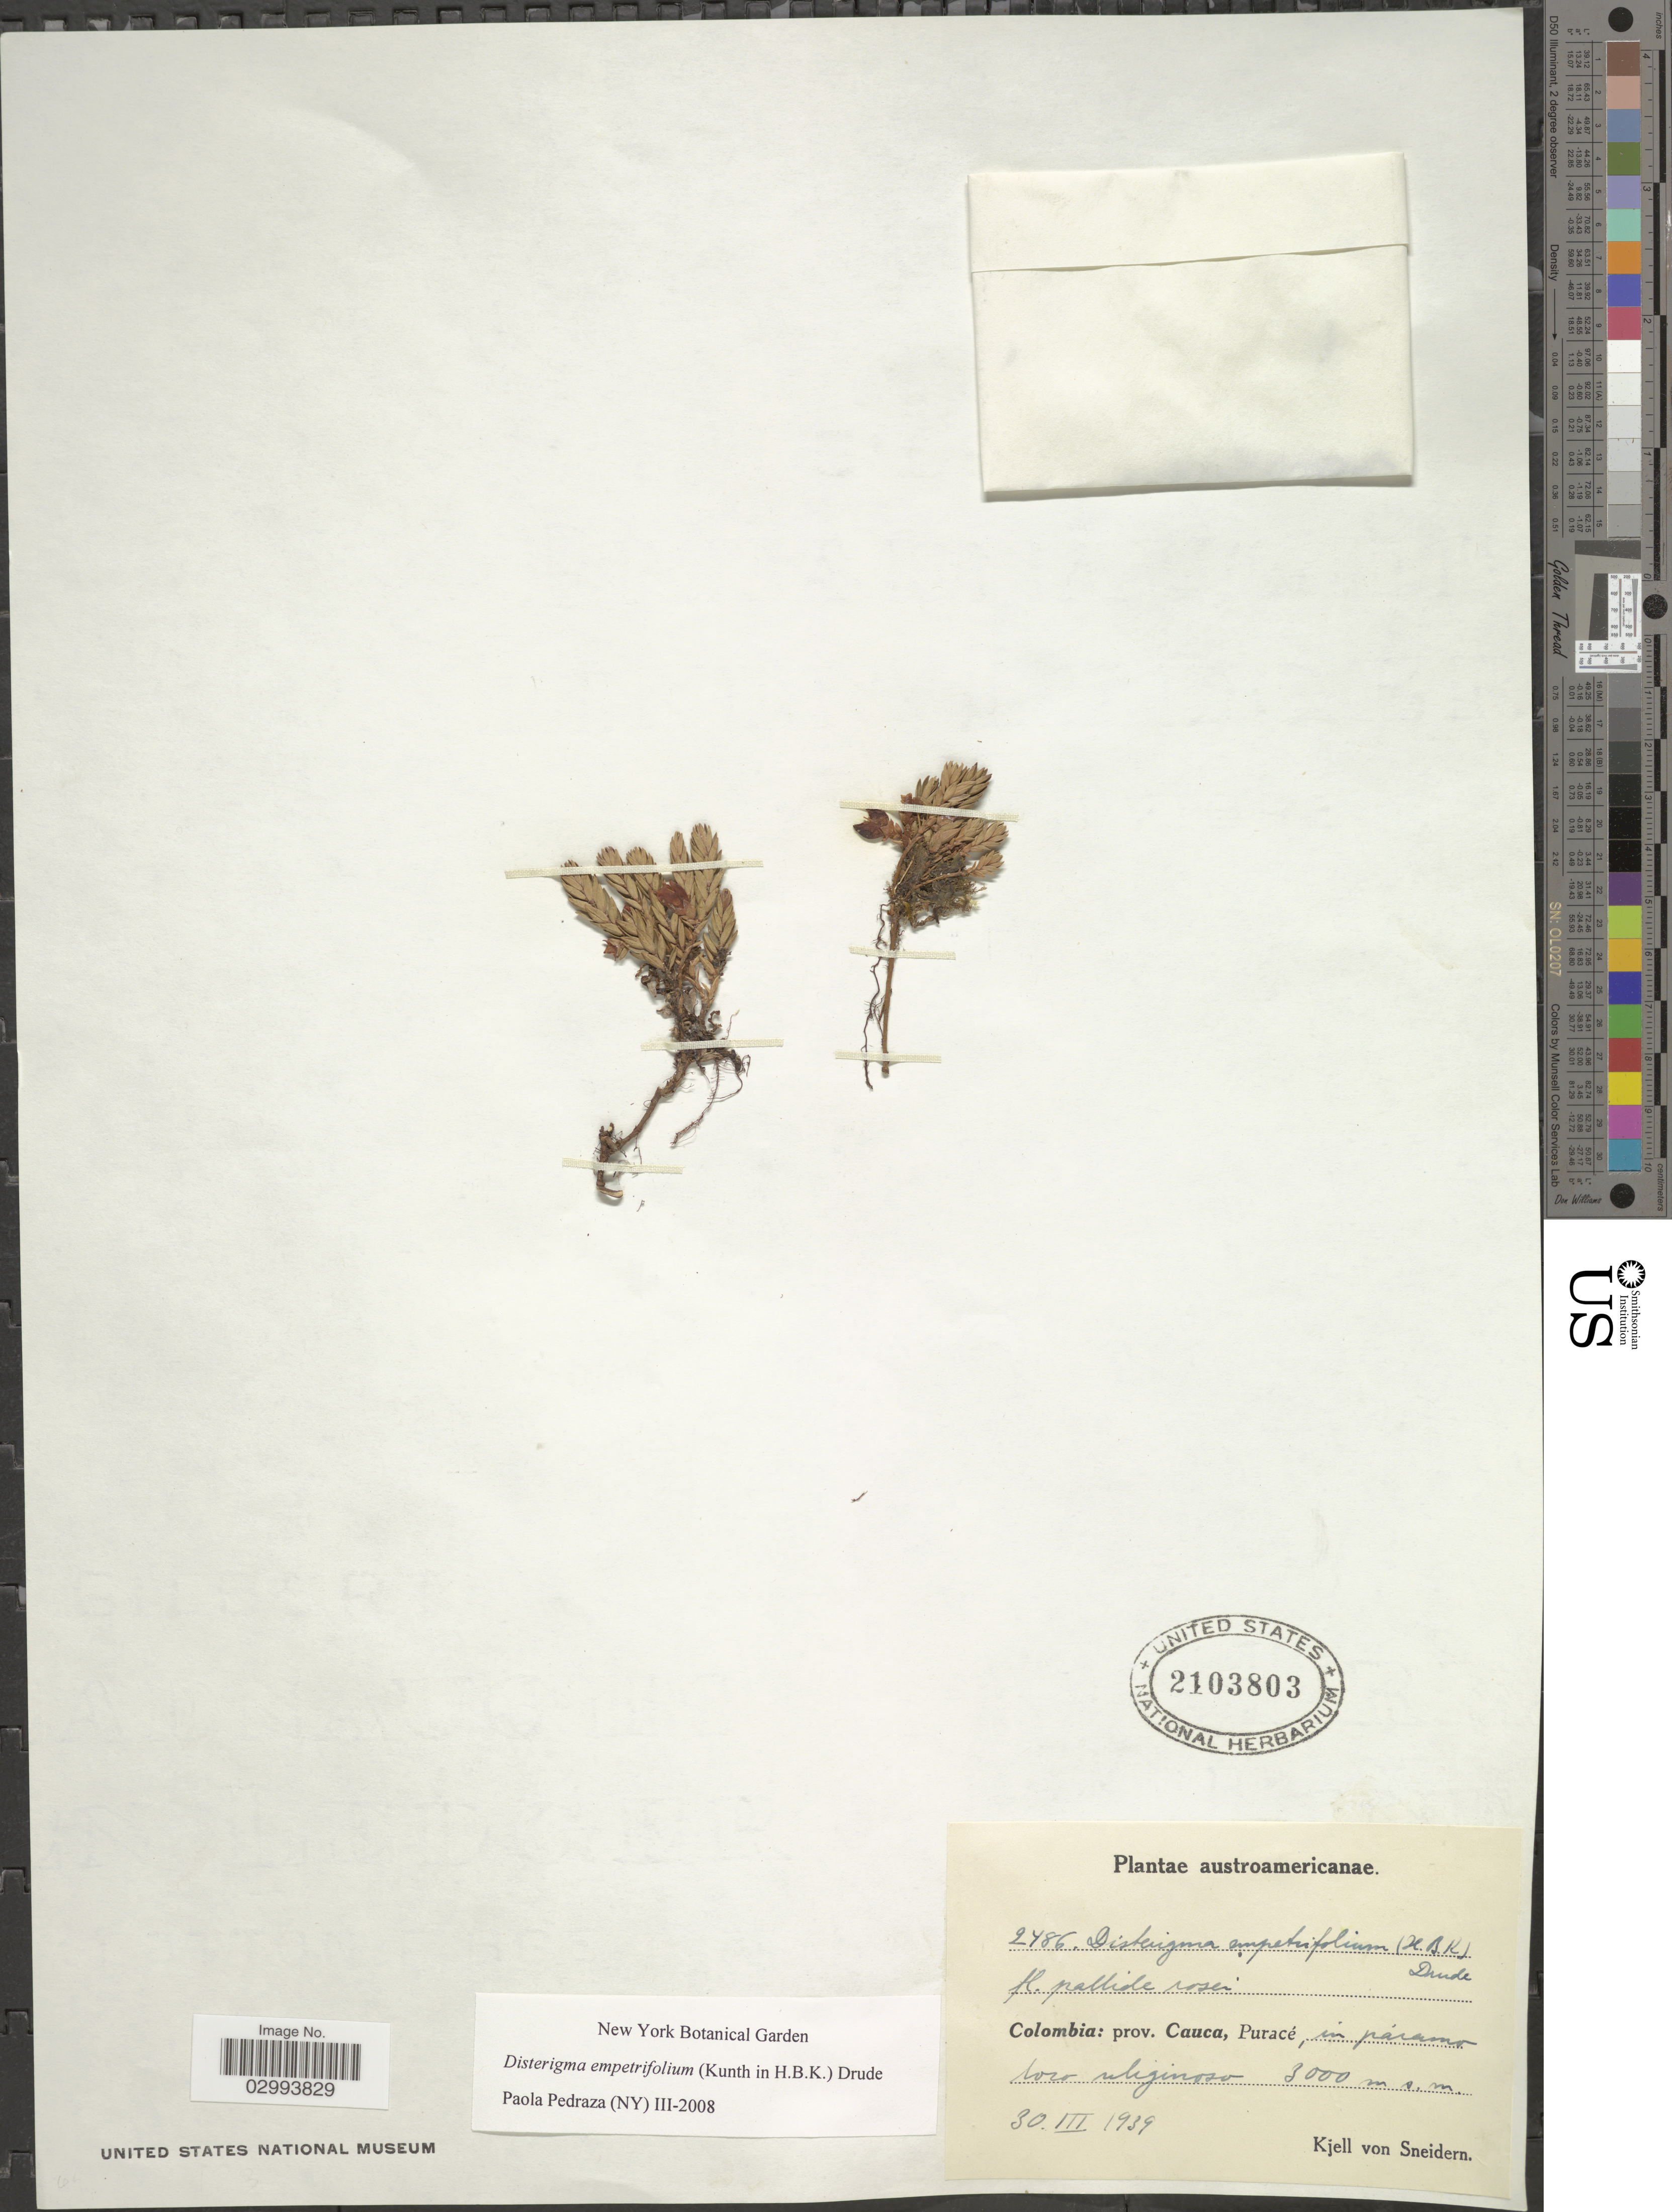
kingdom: Plantae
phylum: Tracheophyta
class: Magnoliopsida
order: Ericales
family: Ericaceae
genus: Disterigma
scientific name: Disterigma empetrifolium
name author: (Kunth) Drude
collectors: K. von Sneidern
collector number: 2486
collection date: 1939-03-30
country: Colombia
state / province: Cauca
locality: Austroamericanae. Prov. Cauca, Puracé.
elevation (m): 3000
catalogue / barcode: US 2103803